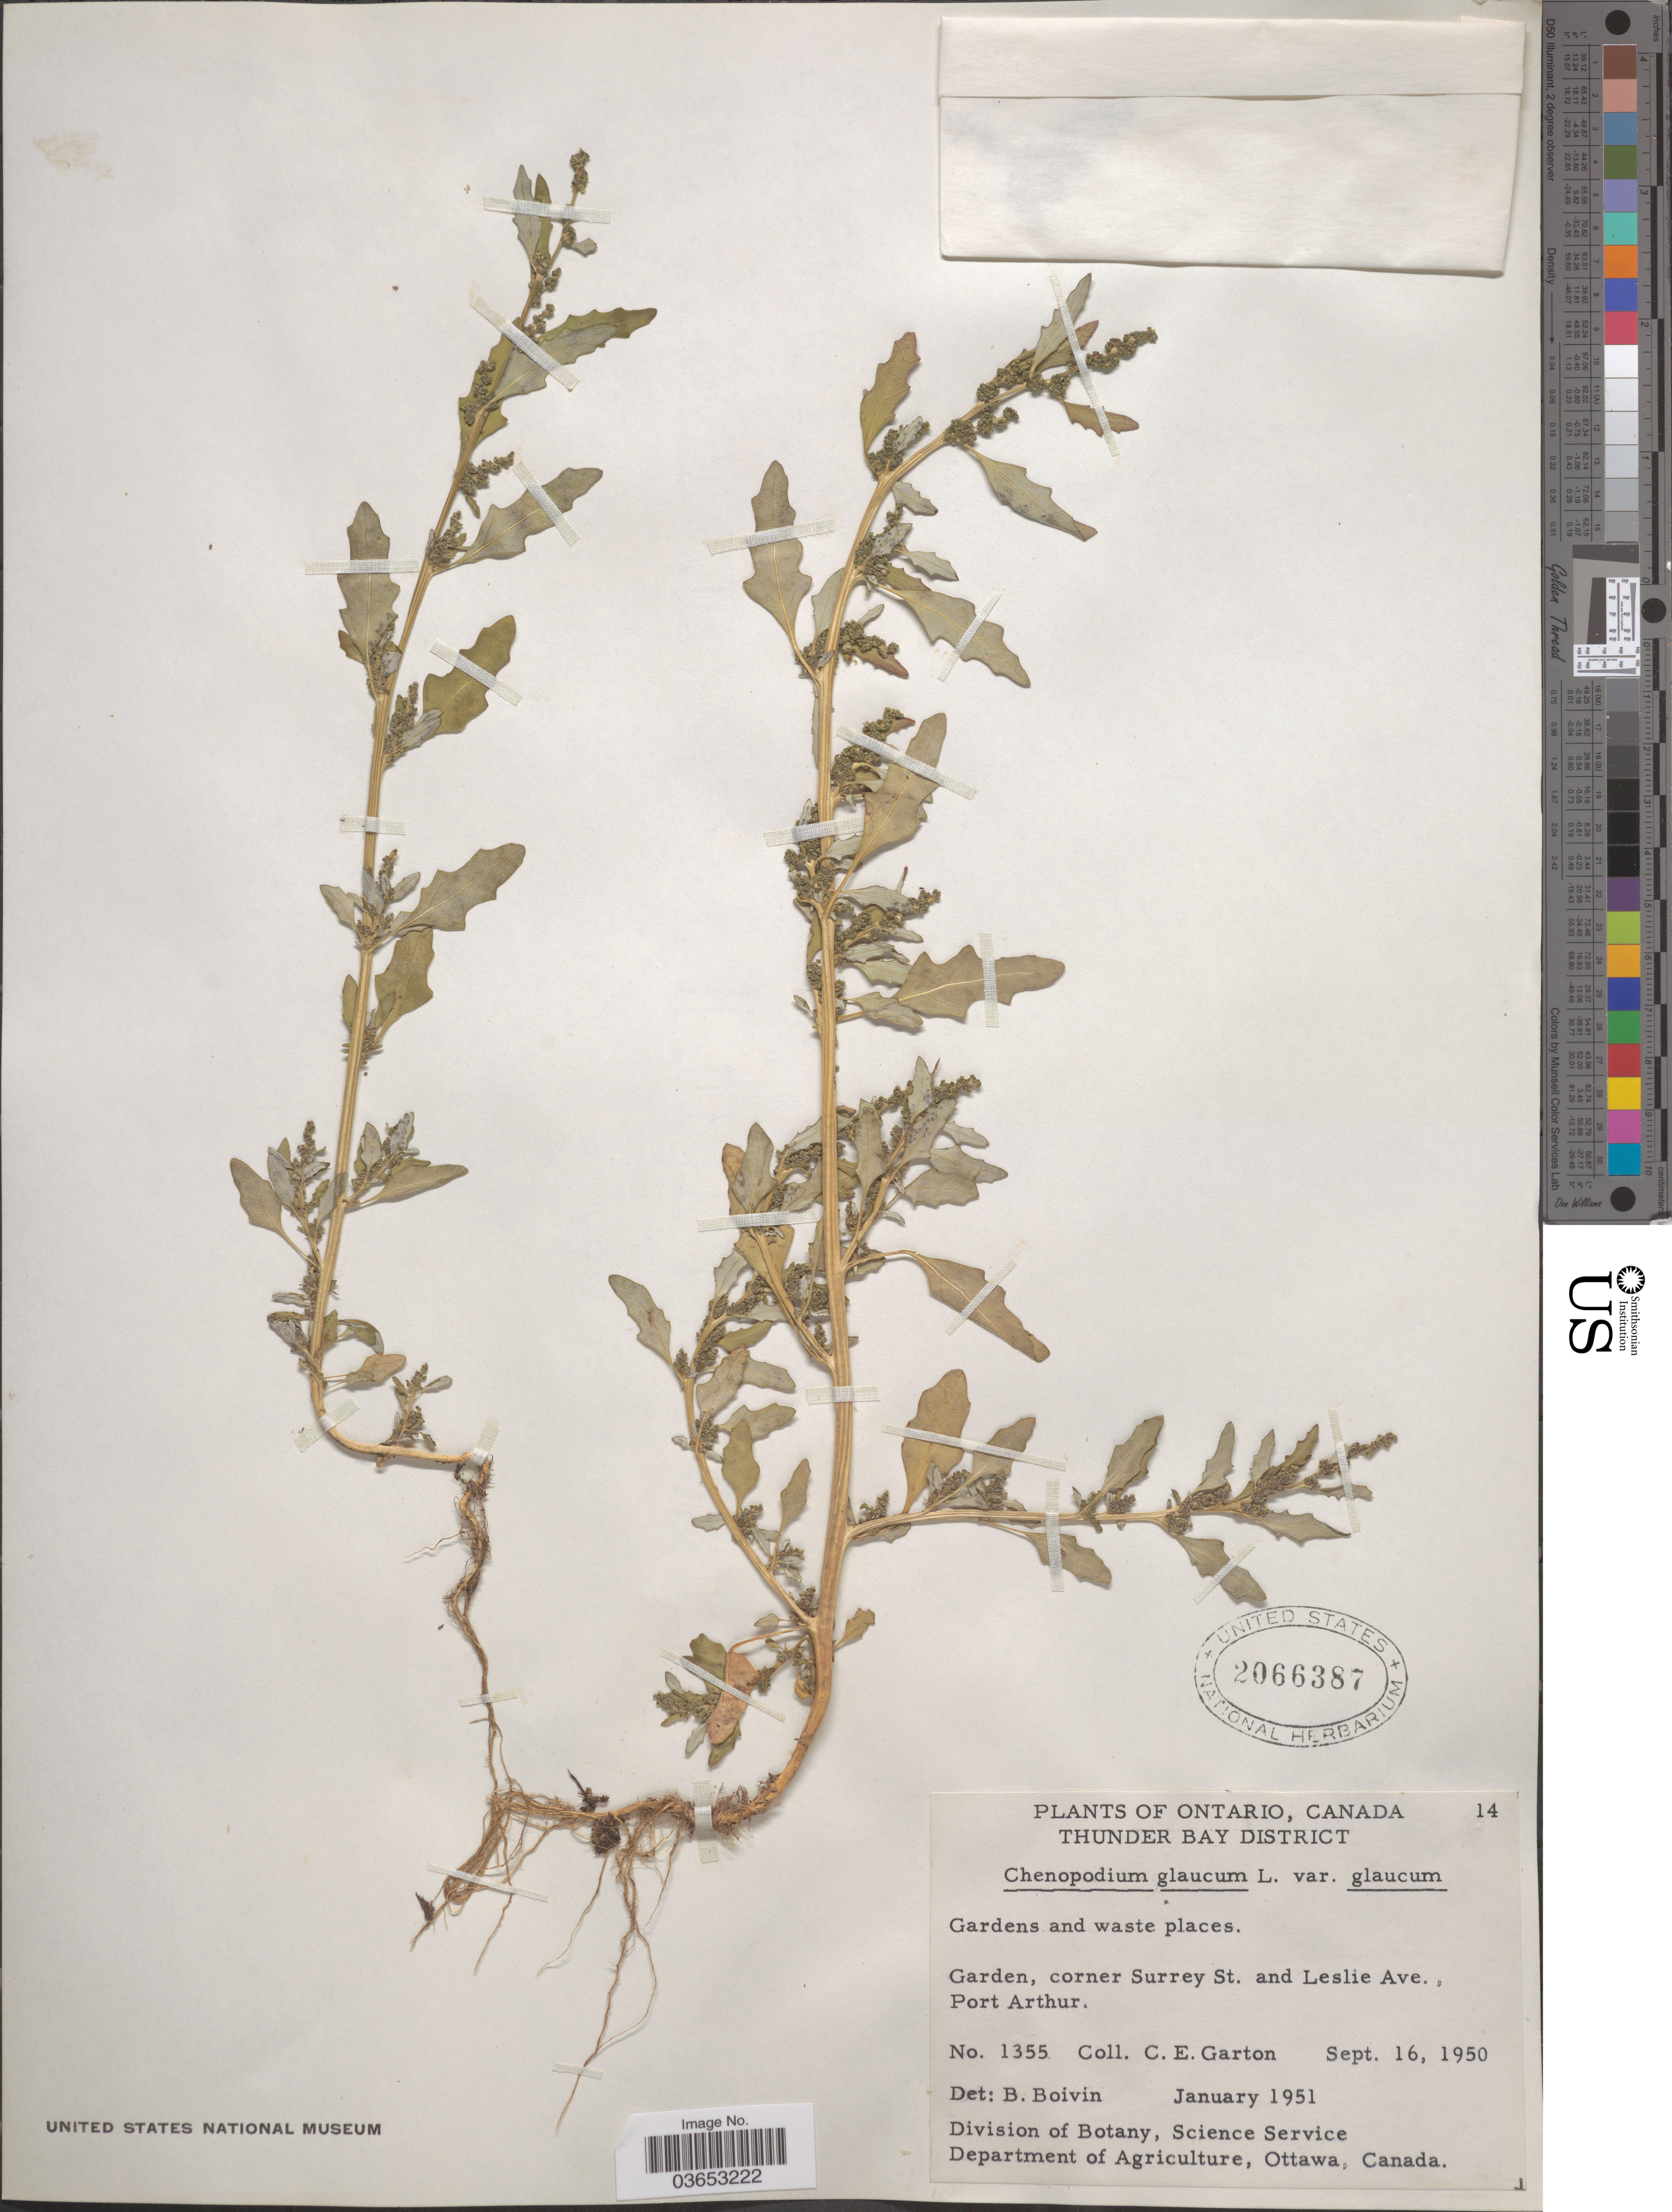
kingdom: Plantae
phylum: Tracheophyta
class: Magnoliopsida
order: Caryophyllales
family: Amaranthaceae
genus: Chenopodium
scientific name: Chenopodium glaucum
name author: L.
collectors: C. E. Garton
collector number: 1355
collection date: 1950-09-16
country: Canada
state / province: Ontario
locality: Thunder Bay District. Garden, corner Surrey St. and Leslie Ave., Port Arthur.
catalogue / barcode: US 2066387